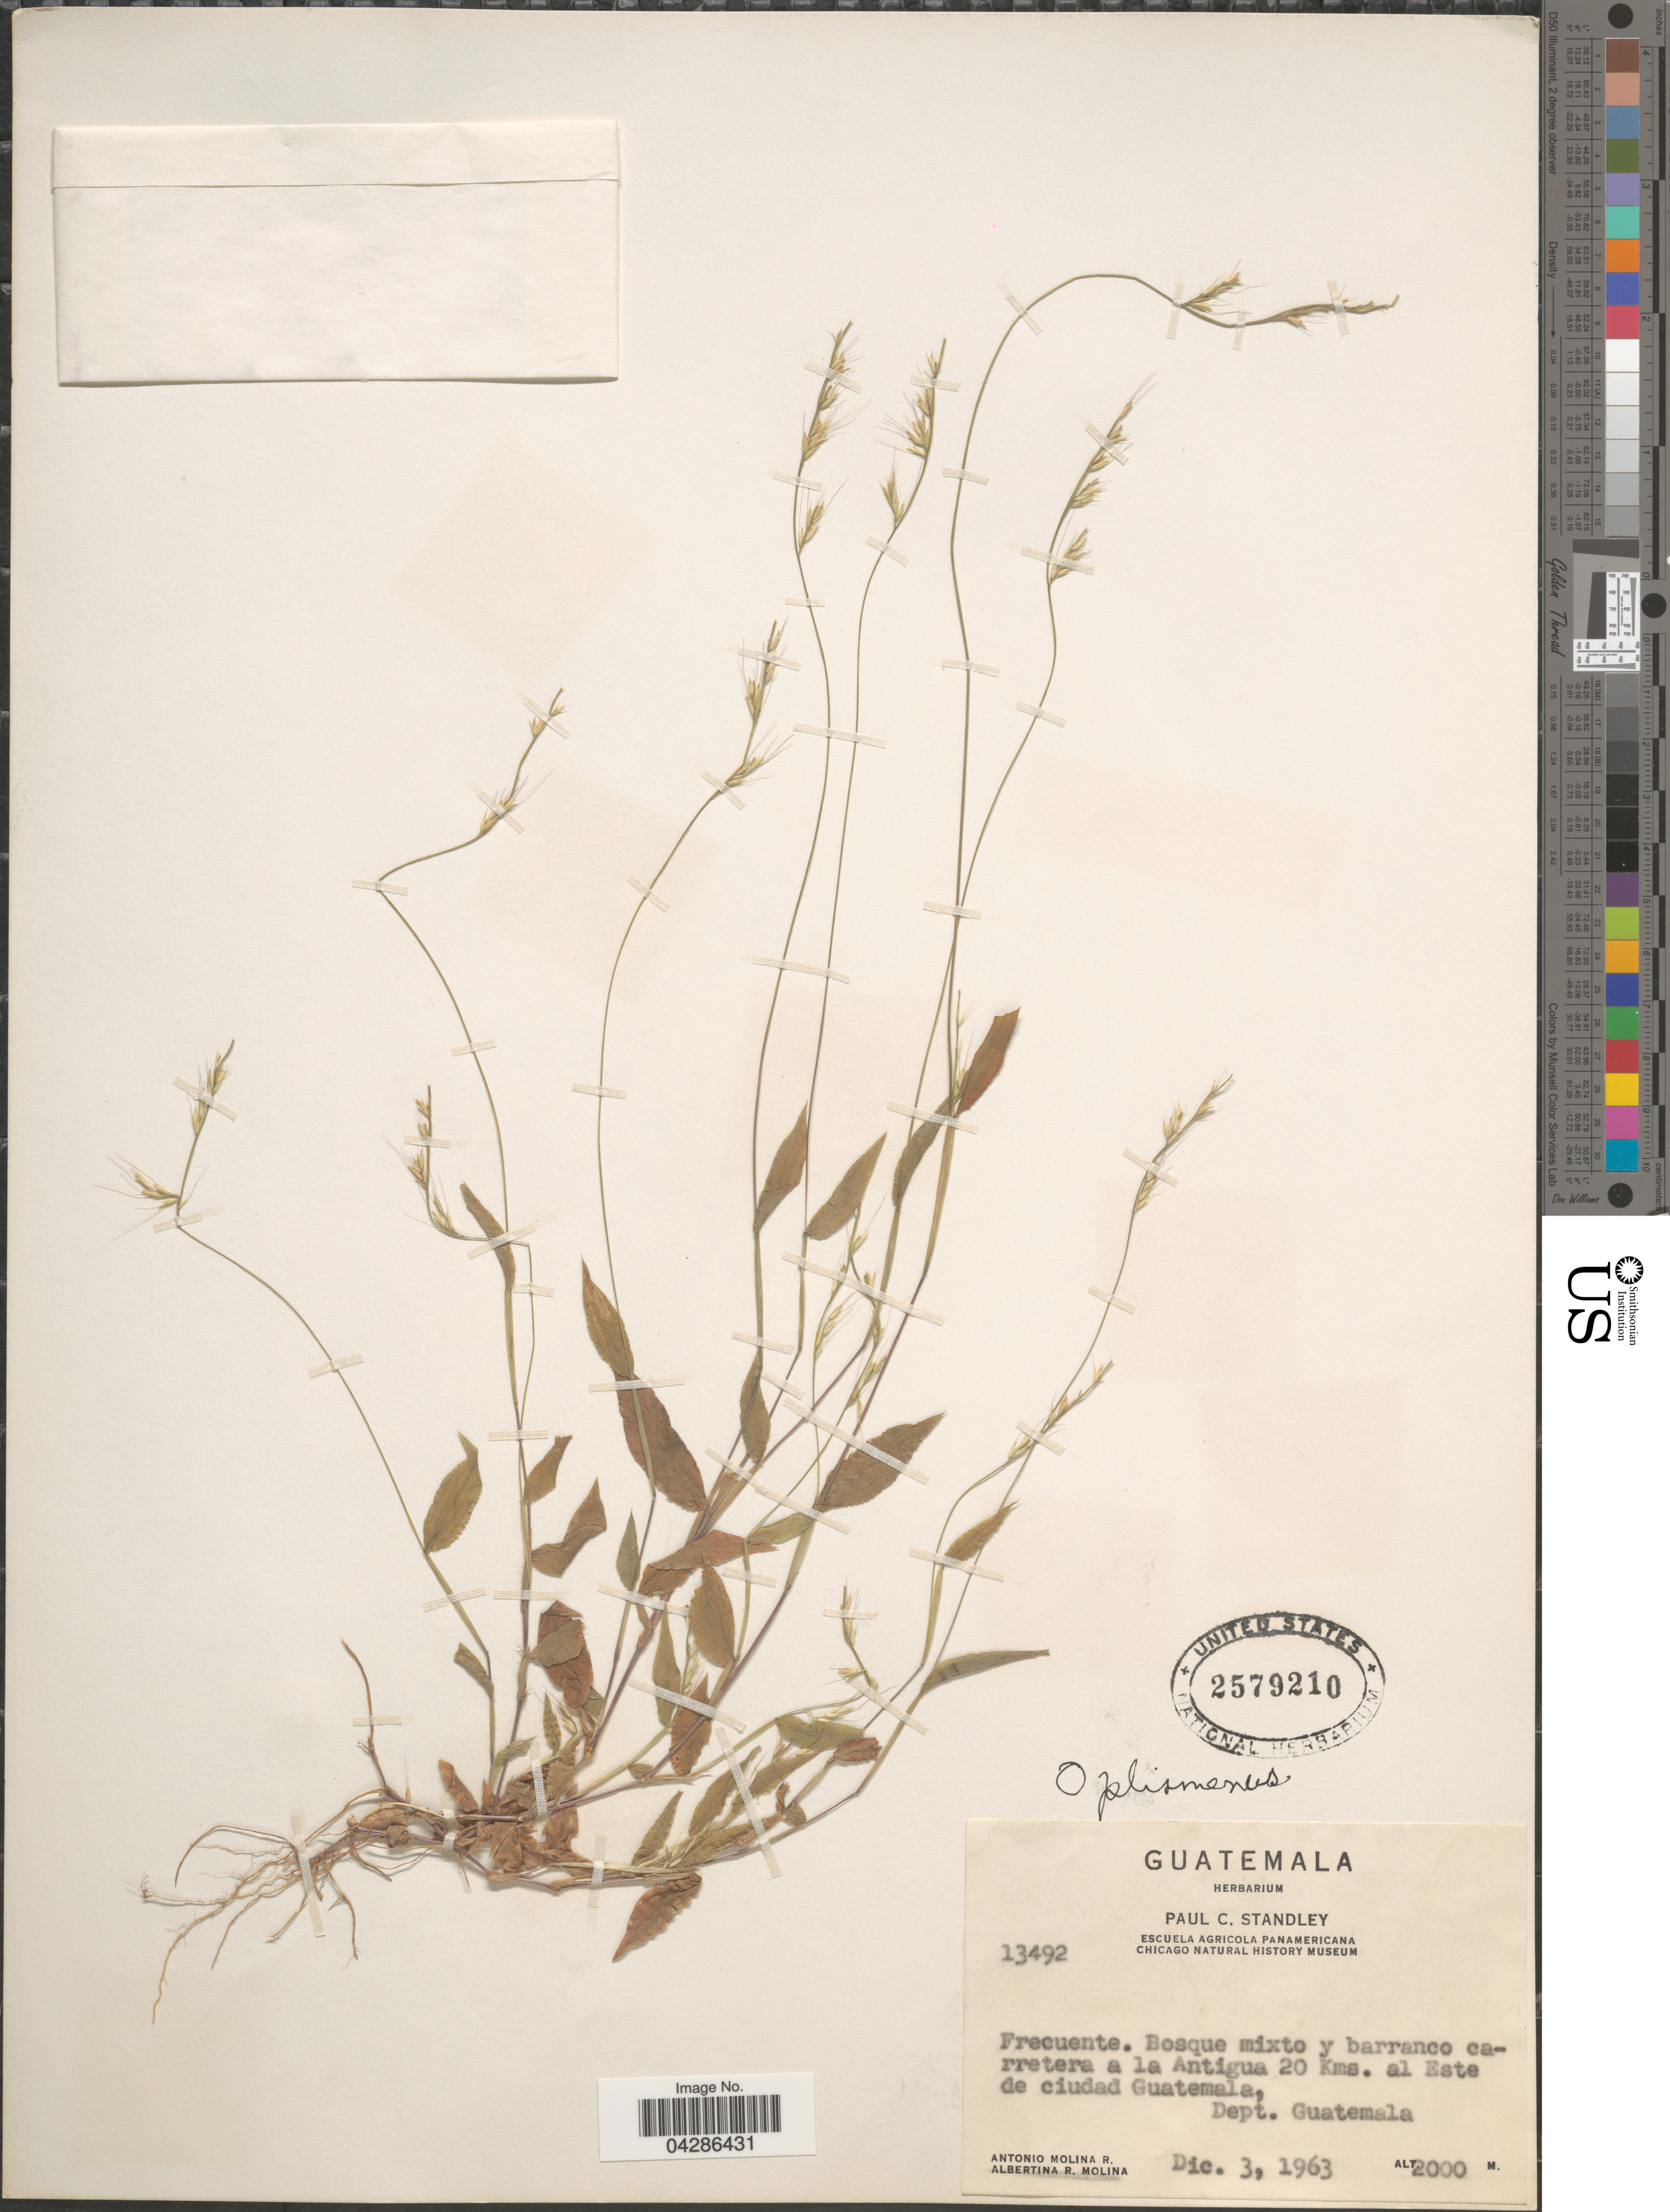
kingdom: Plantae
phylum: Tracheophyta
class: Liliopsida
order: Poales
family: Poaceae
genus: Oplismenus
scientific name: Oplismenus sp.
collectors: A. Molina R. & A. R. Molina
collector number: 13492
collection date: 1963-12-03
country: Guatemala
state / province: Guatemala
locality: Bosque mixto y barranco carretera a la Antigua 20 Kms. al Este de ciudad Guatemala, Dept. Guatemala.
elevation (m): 2000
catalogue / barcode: US 2579210